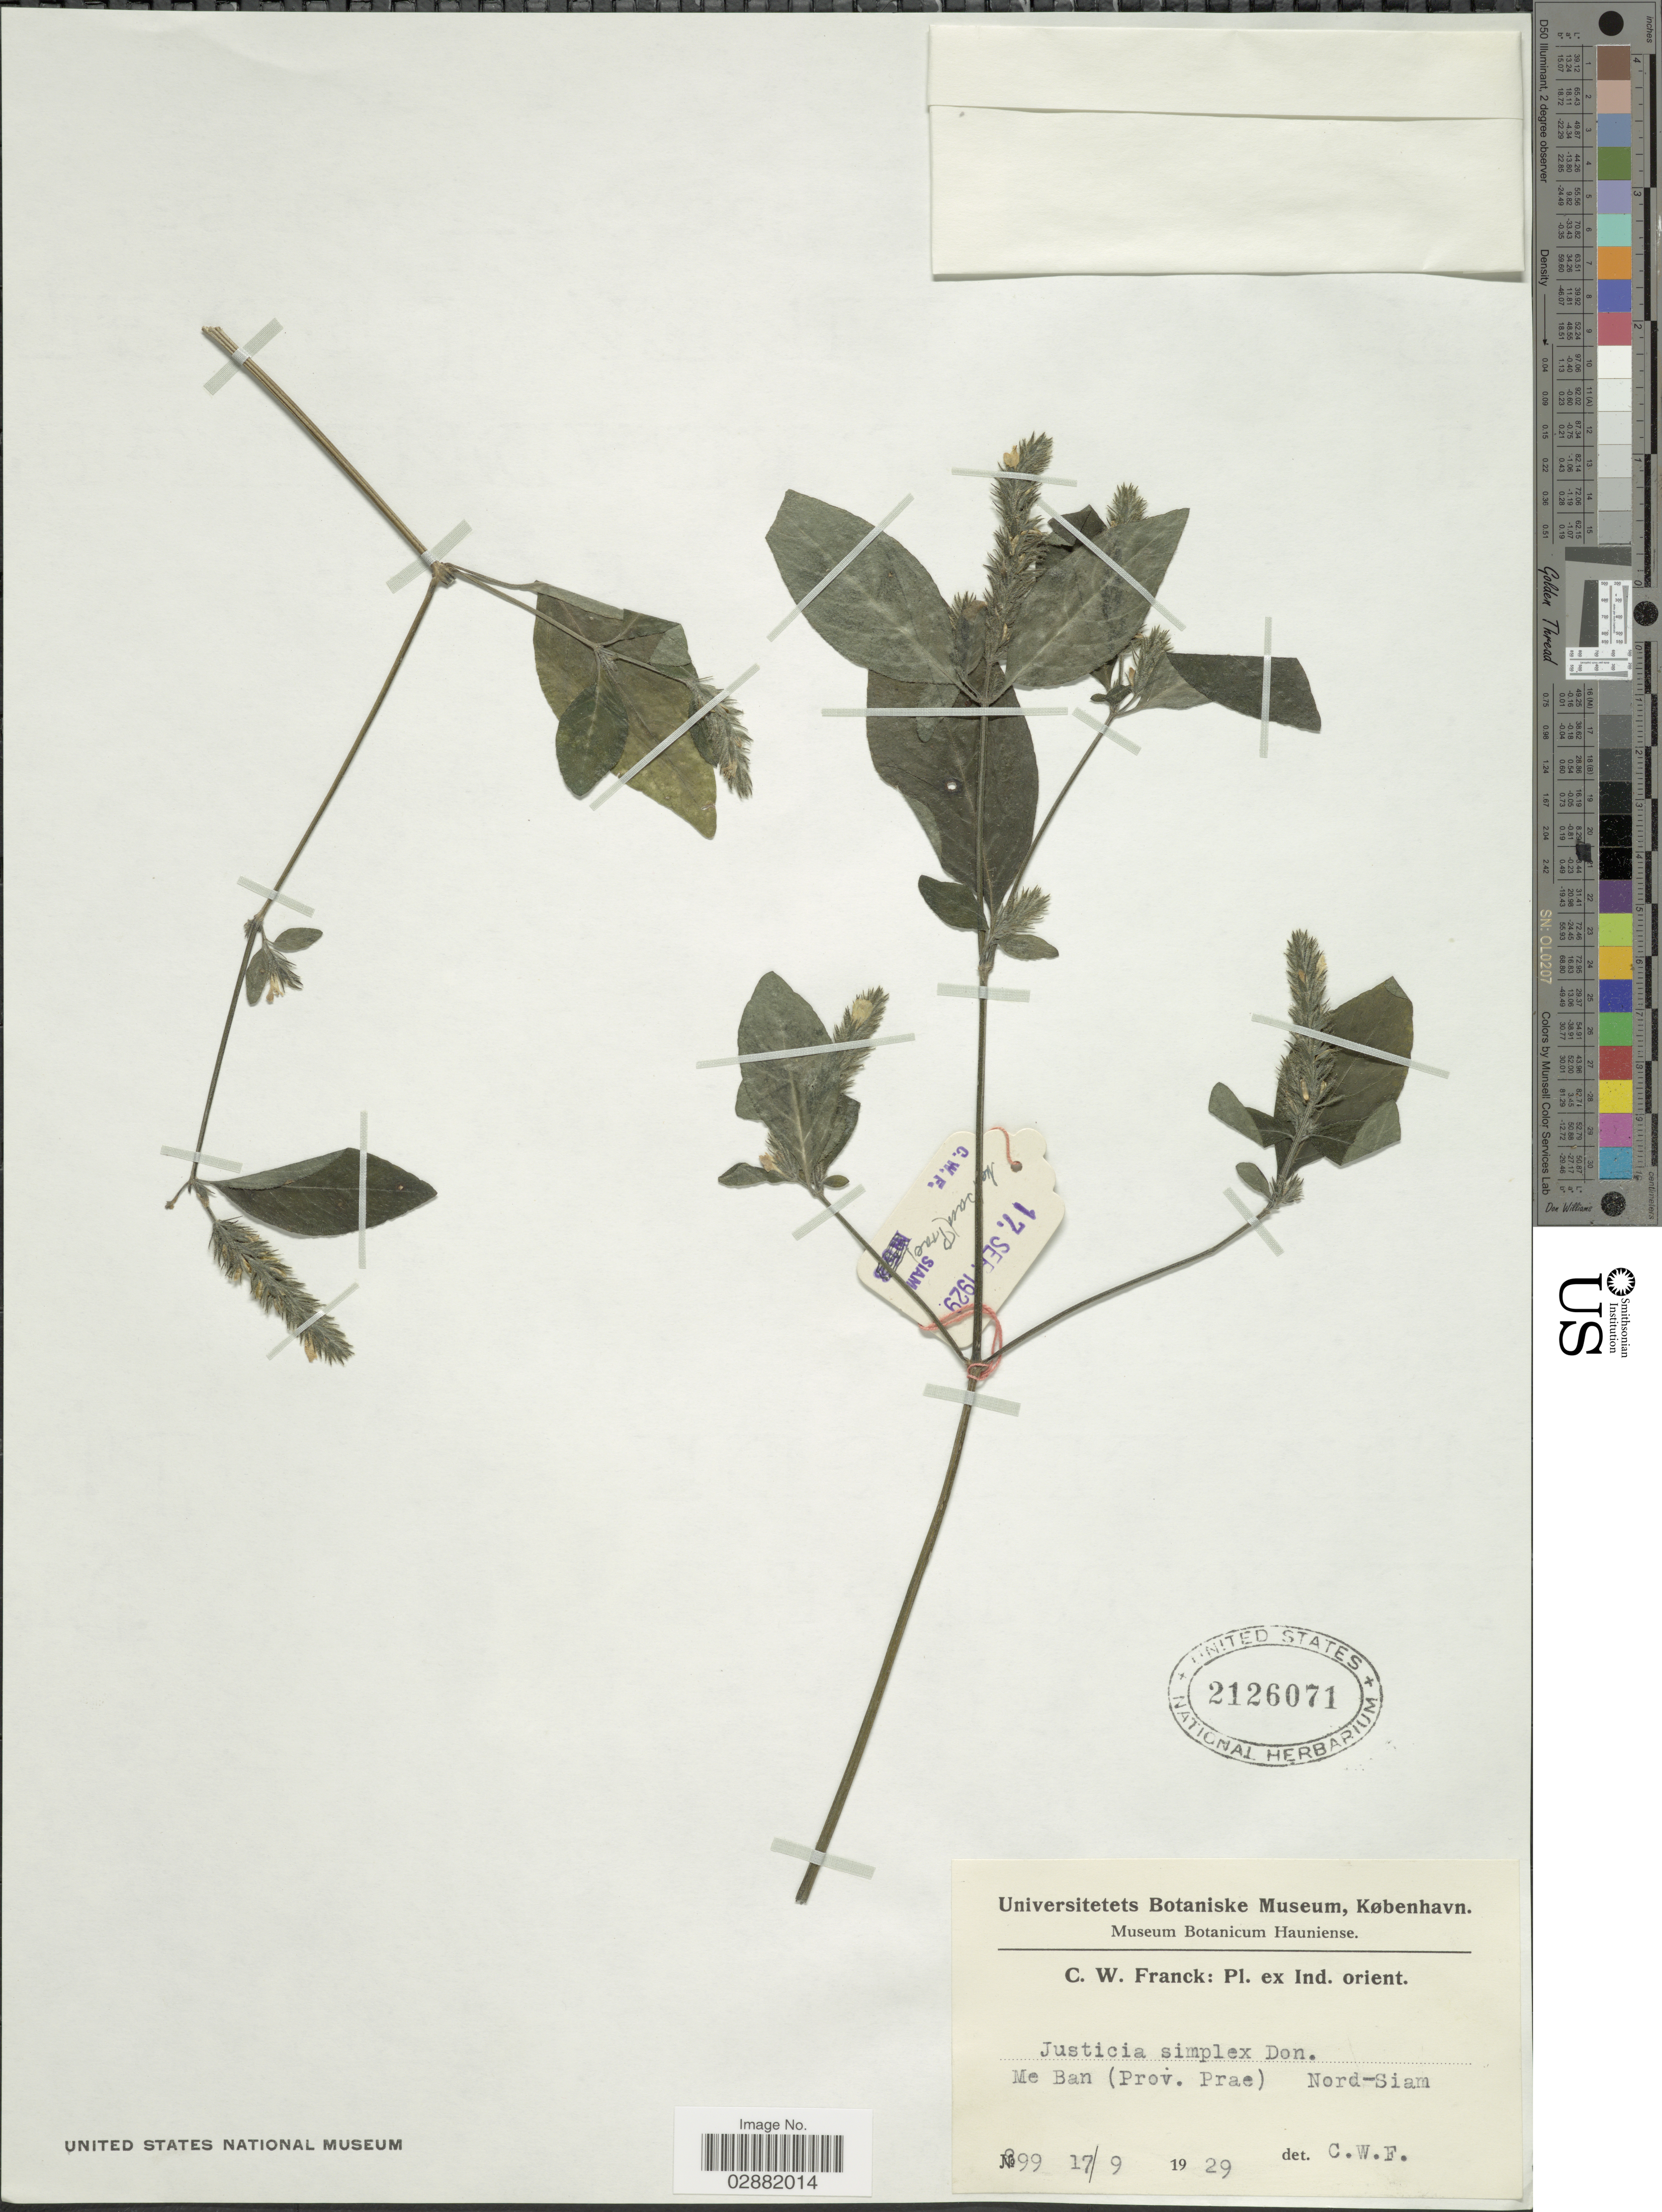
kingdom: Plantae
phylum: Tracheophyta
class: Magnoliopsida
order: Lamiales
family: Acanthaceae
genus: Justicia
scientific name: Justicia simplex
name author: D. Don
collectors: C. Franck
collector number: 899*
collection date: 1929-09-17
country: Thailand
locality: Me Ban (Prov. Prae), Nord-Siam.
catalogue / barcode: US 2126071